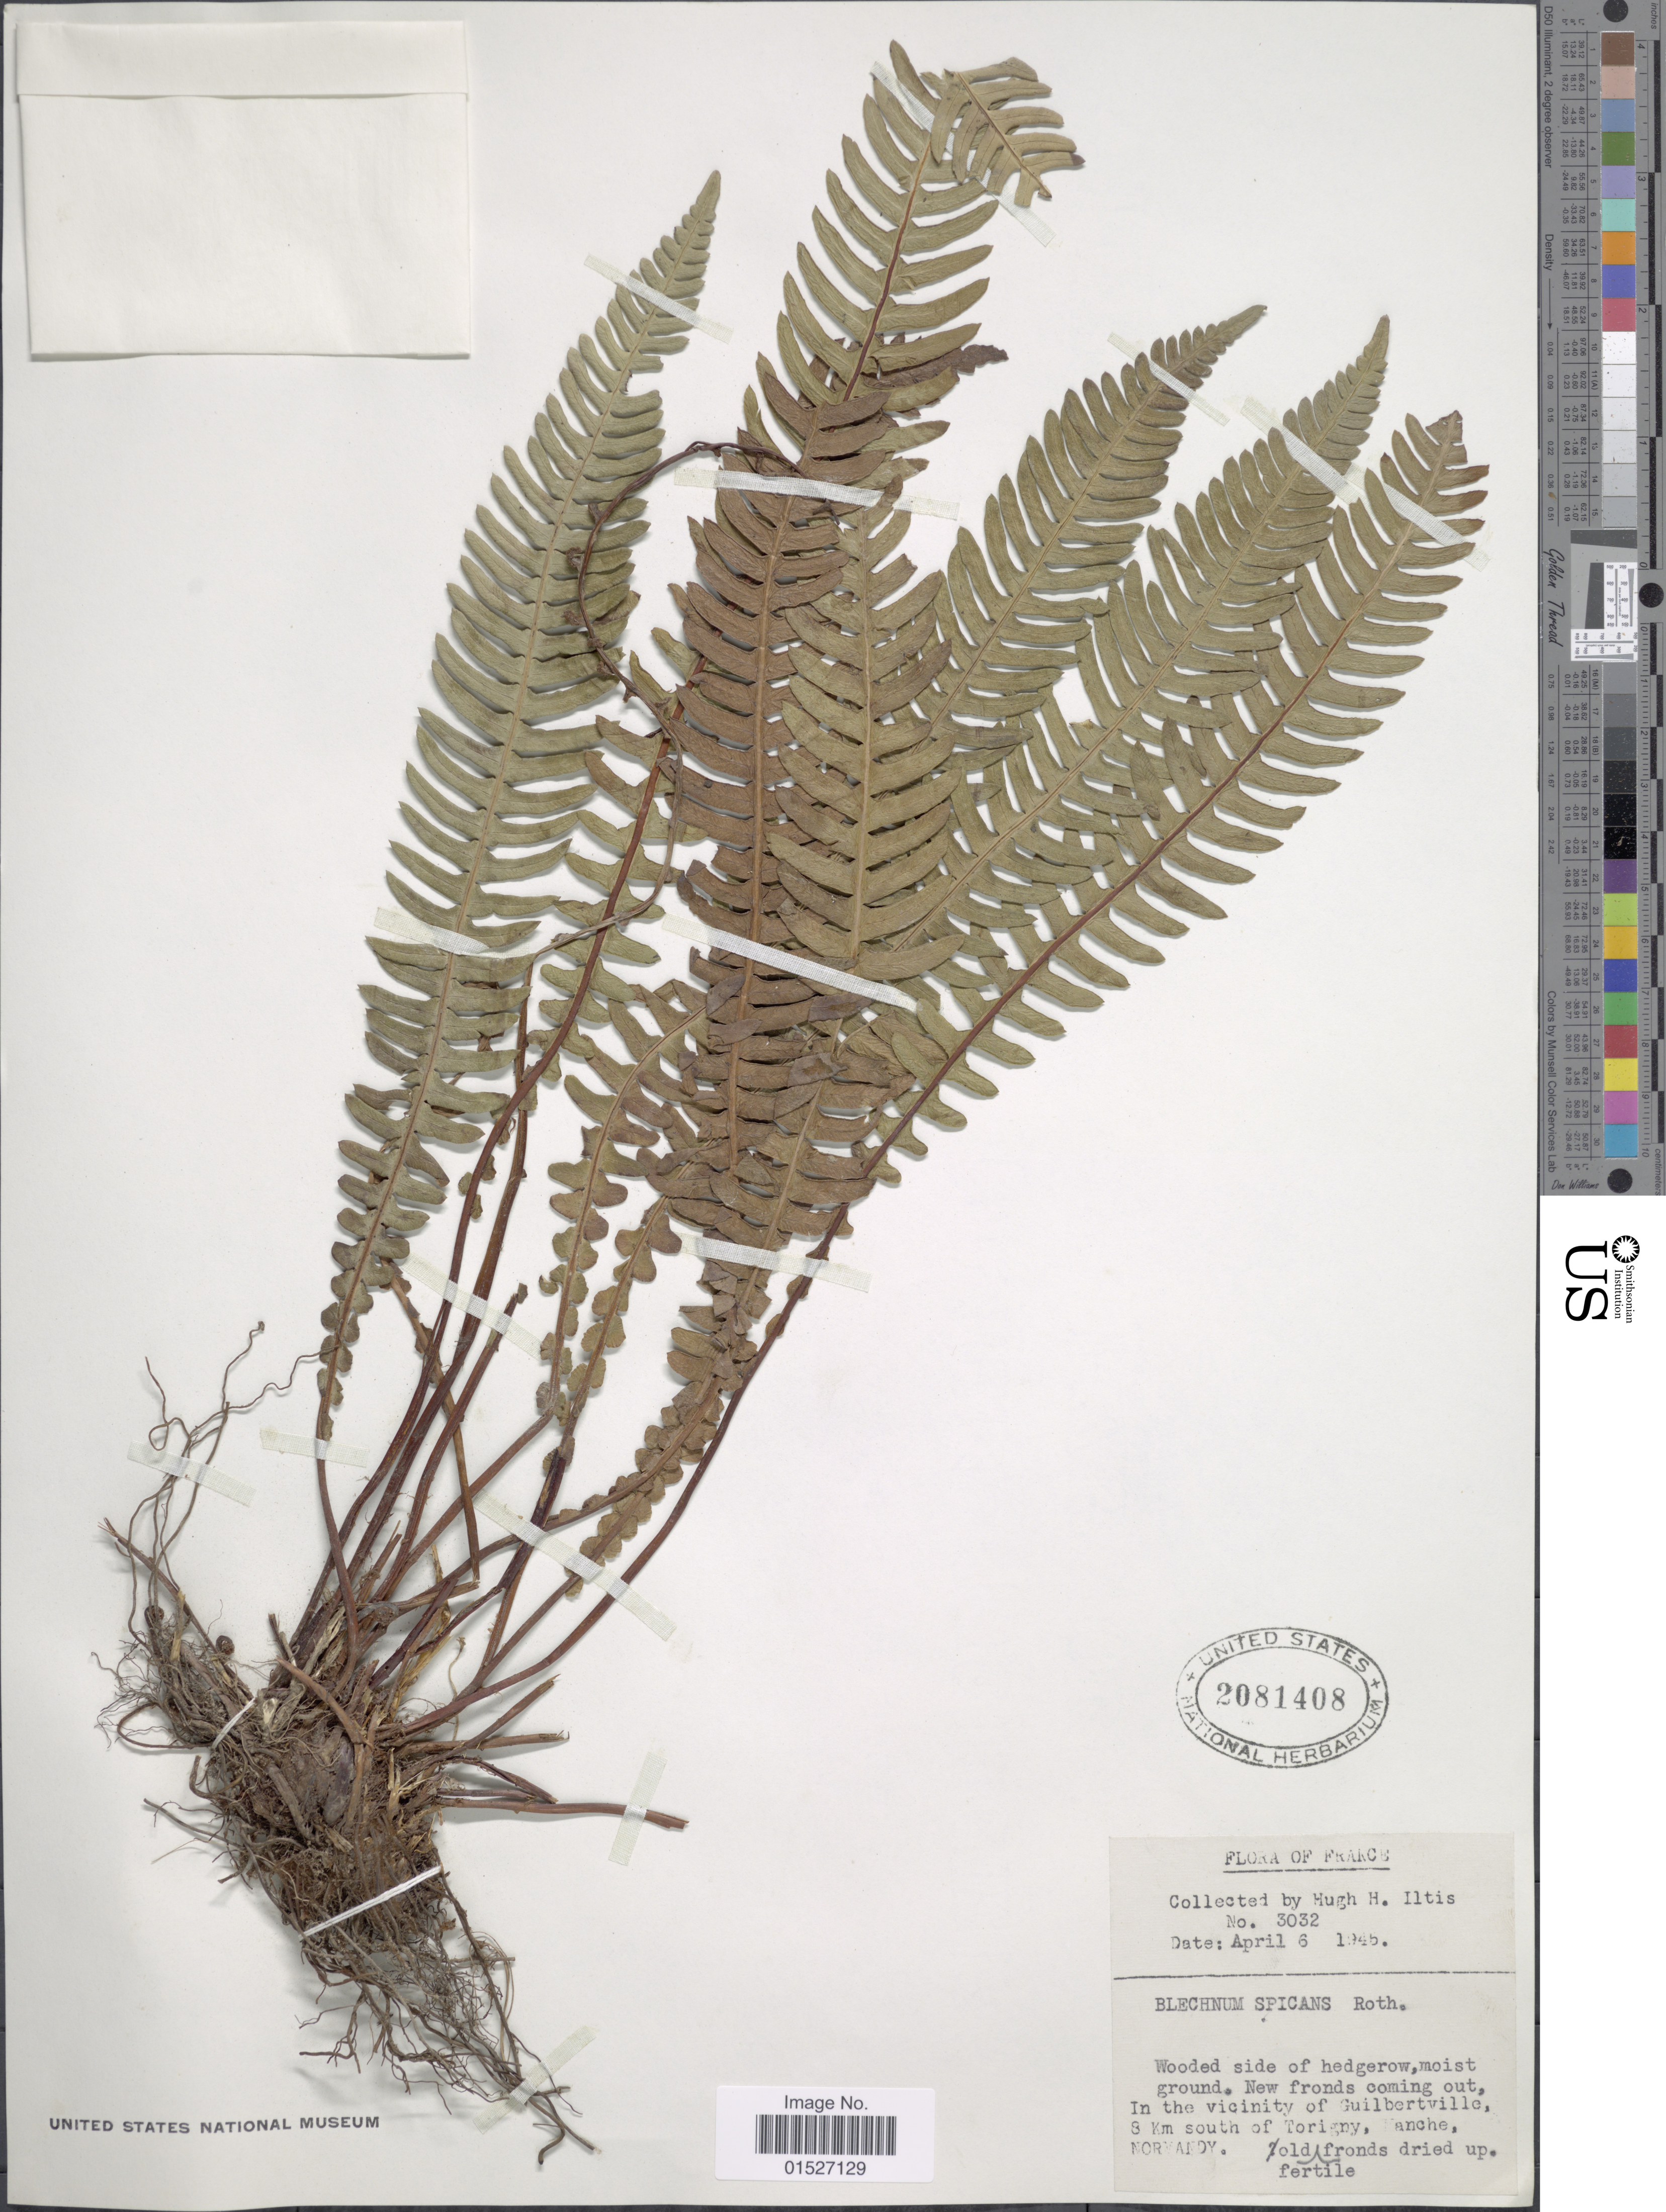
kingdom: Plantae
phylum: Tracheophyta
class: Polypodiopsida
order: Polypodiales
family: Blechnaceae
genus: Blechnum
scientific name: Blechnum spicant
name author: (L.) Sm.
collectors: H. H. Iltis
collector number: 3032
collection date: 1945-04-06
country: France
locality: In the vicinity of Guilbertville, 8 Km south of Torigny, Manche, Normandy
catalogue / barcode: US 2081408